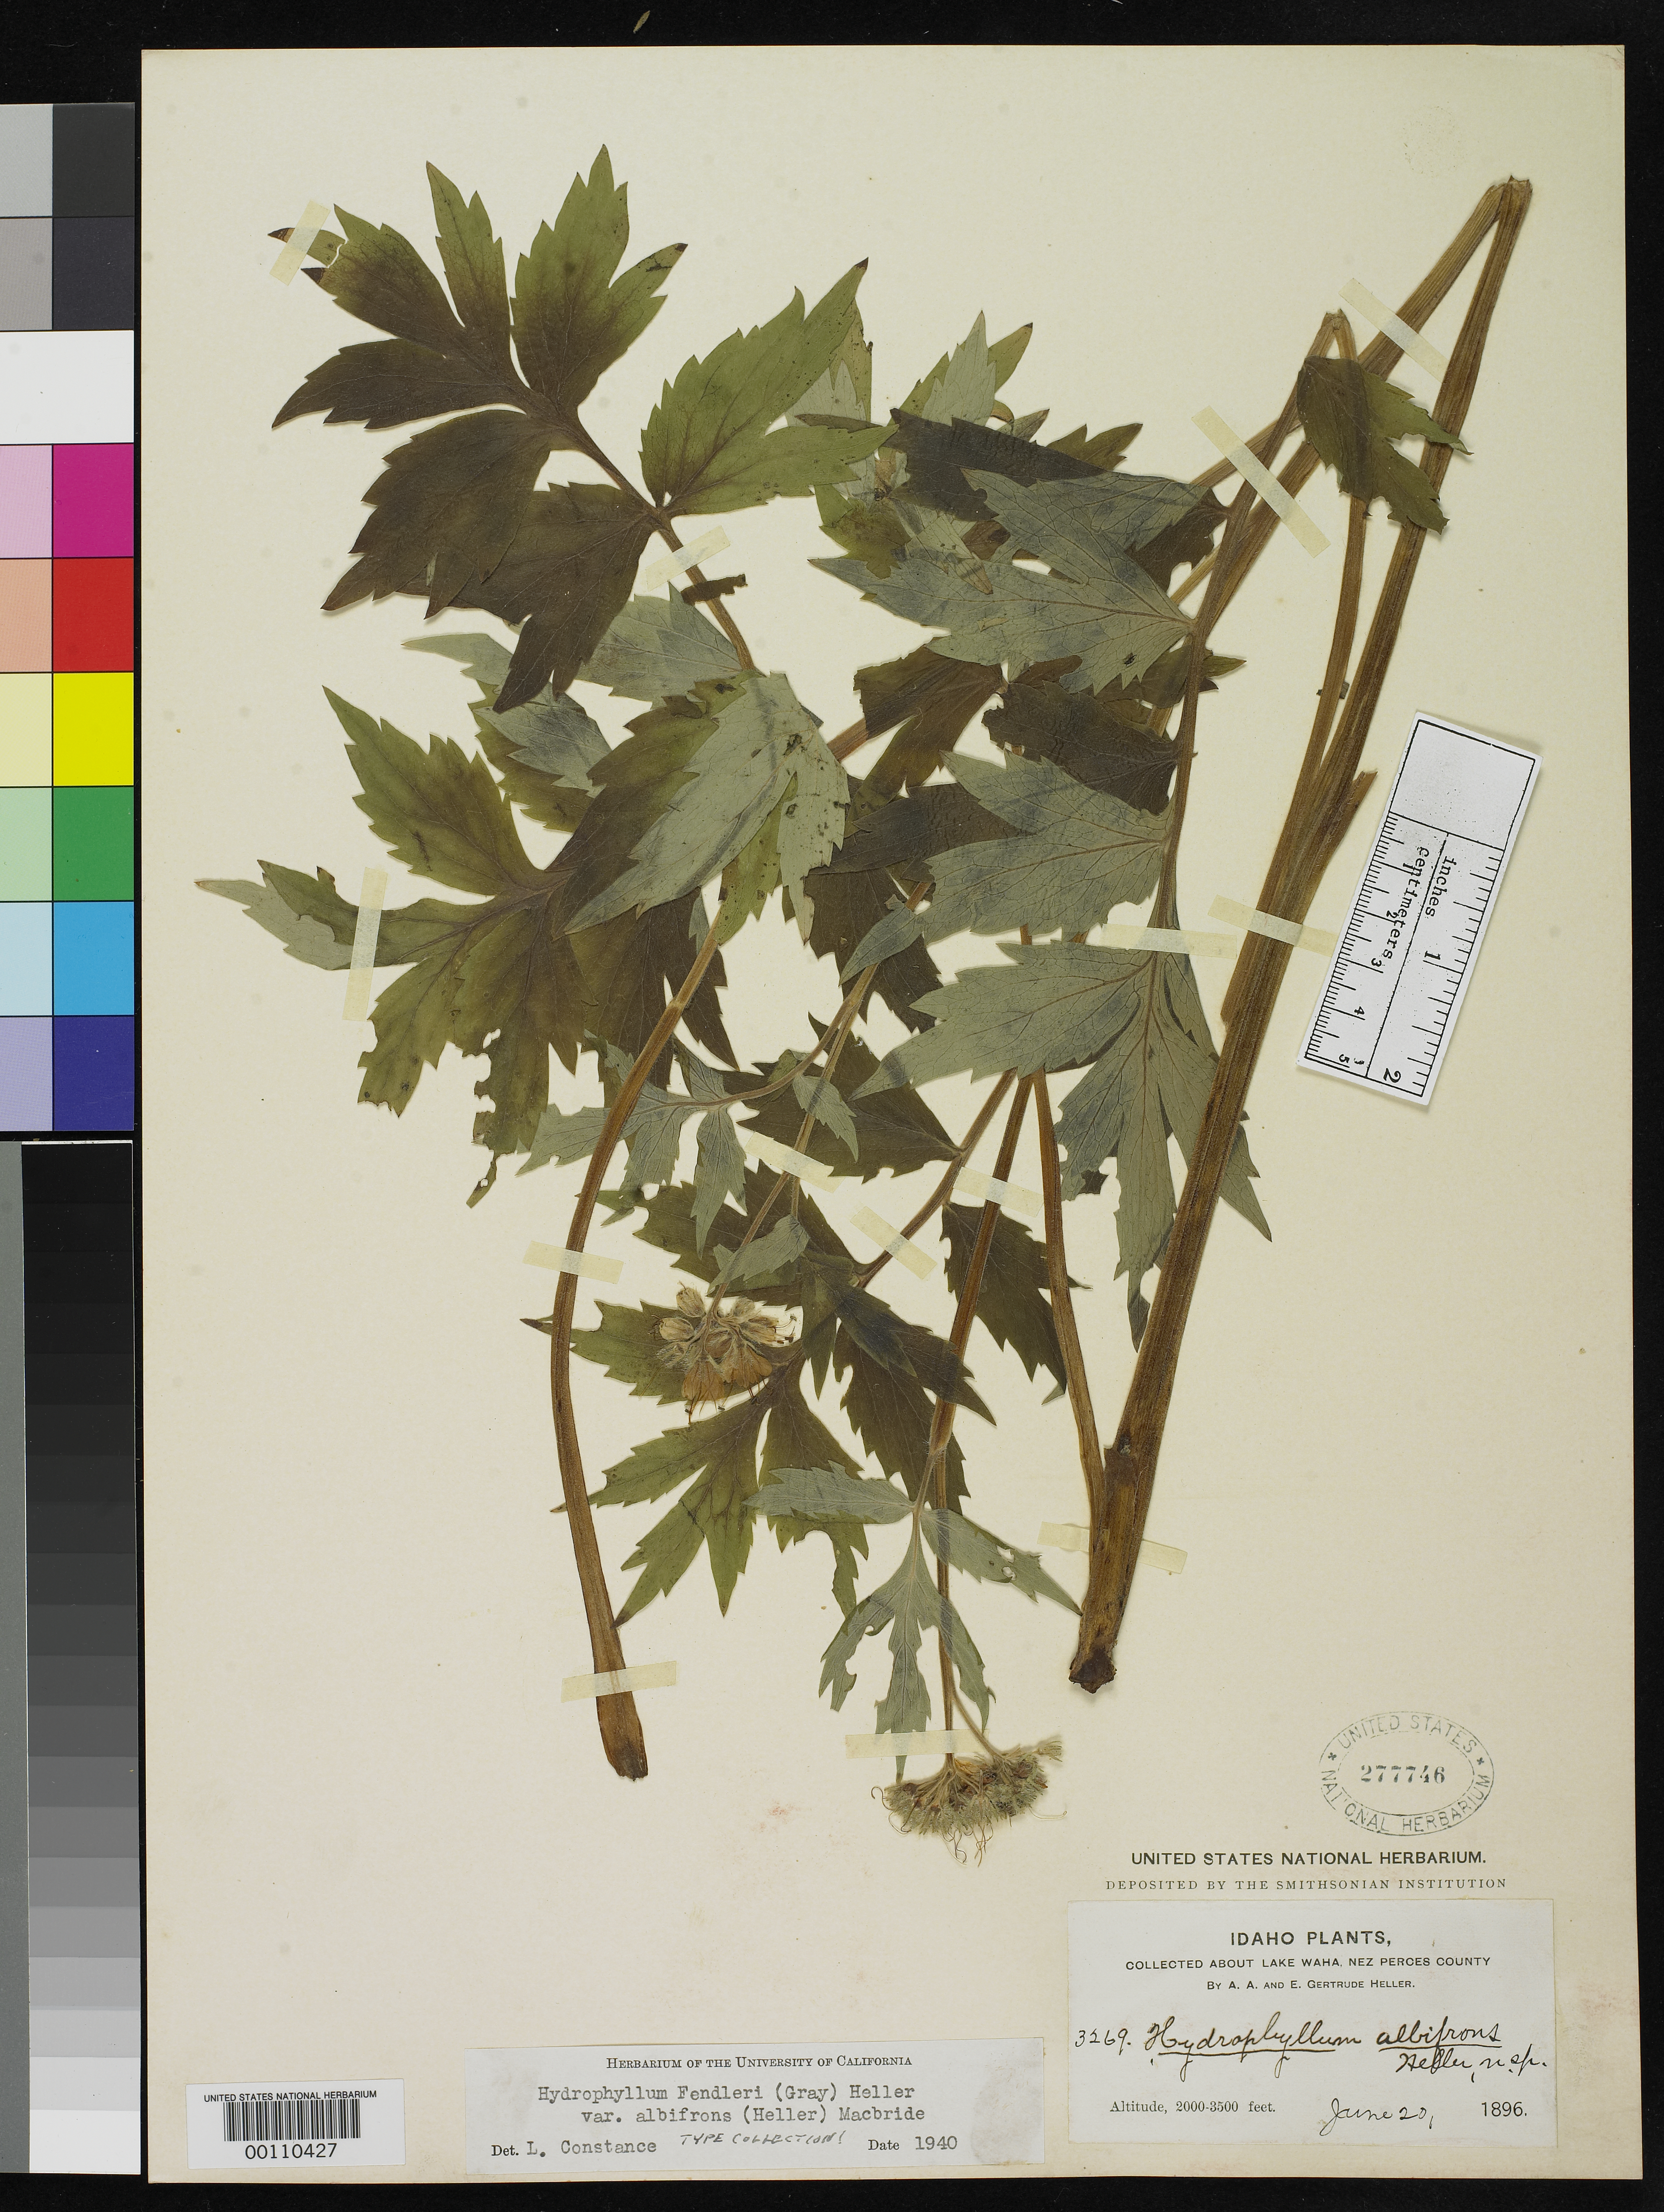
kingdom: Plantae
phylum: Tracheophyta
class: Magnoliopsida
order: Boraginales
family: Hydrophyllaceae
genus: Hydrophyllum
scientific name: Hydrophyllum albifrons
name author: A. Heller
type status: Type Collection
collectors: A. A. Heller & E. G. Heller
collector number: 3269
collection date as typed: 20 Jun 1896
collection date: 1896-06-20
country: United States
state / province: Idaho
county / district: Nez Perce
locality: Lake Waha.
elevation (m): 610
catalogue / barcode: US 277746